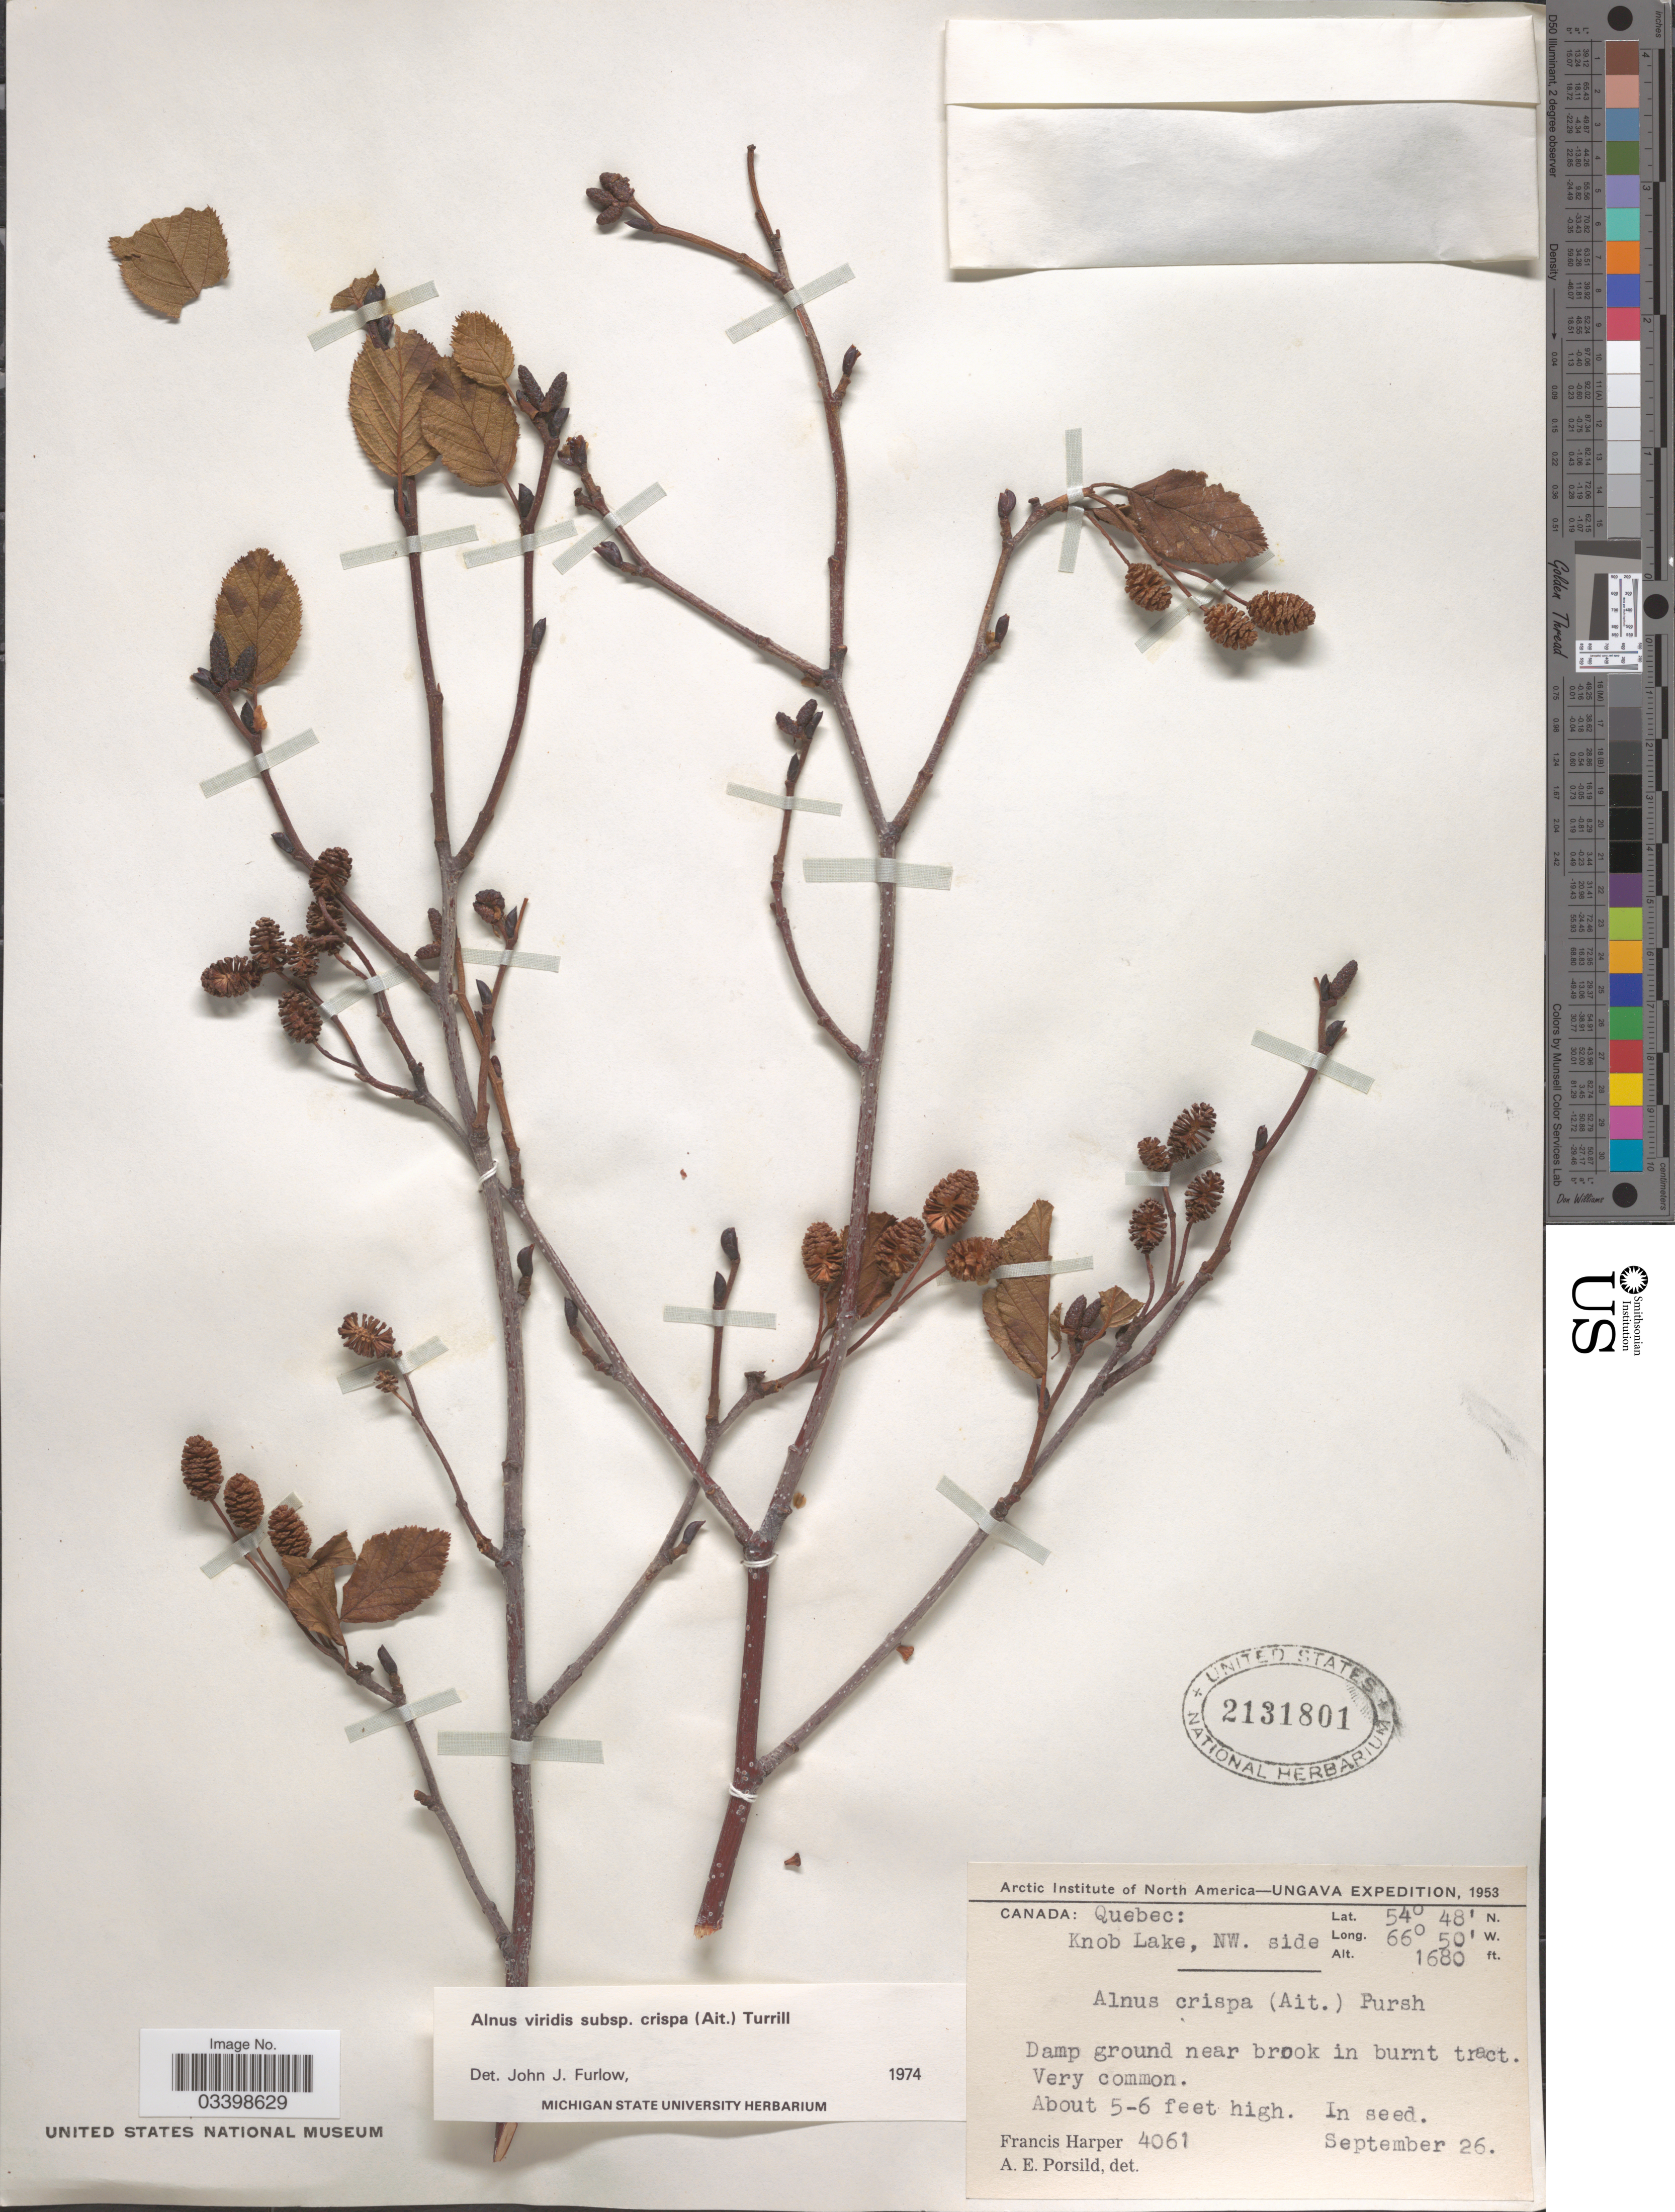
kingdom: Plantae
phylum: Tracheophyta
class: Magnoliopsida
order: Fagales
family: Betulaceae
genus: Alnus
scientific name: Alnus viridis subsp. crispa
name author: (Aiton) Turrill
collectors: F. Harper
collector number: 4061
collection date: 1953-09-26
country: Canada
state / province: Quebec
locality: Knob Lake, NW. side. Damp ground near brook in burnt tract.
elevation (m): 512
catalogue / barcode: US 2131801